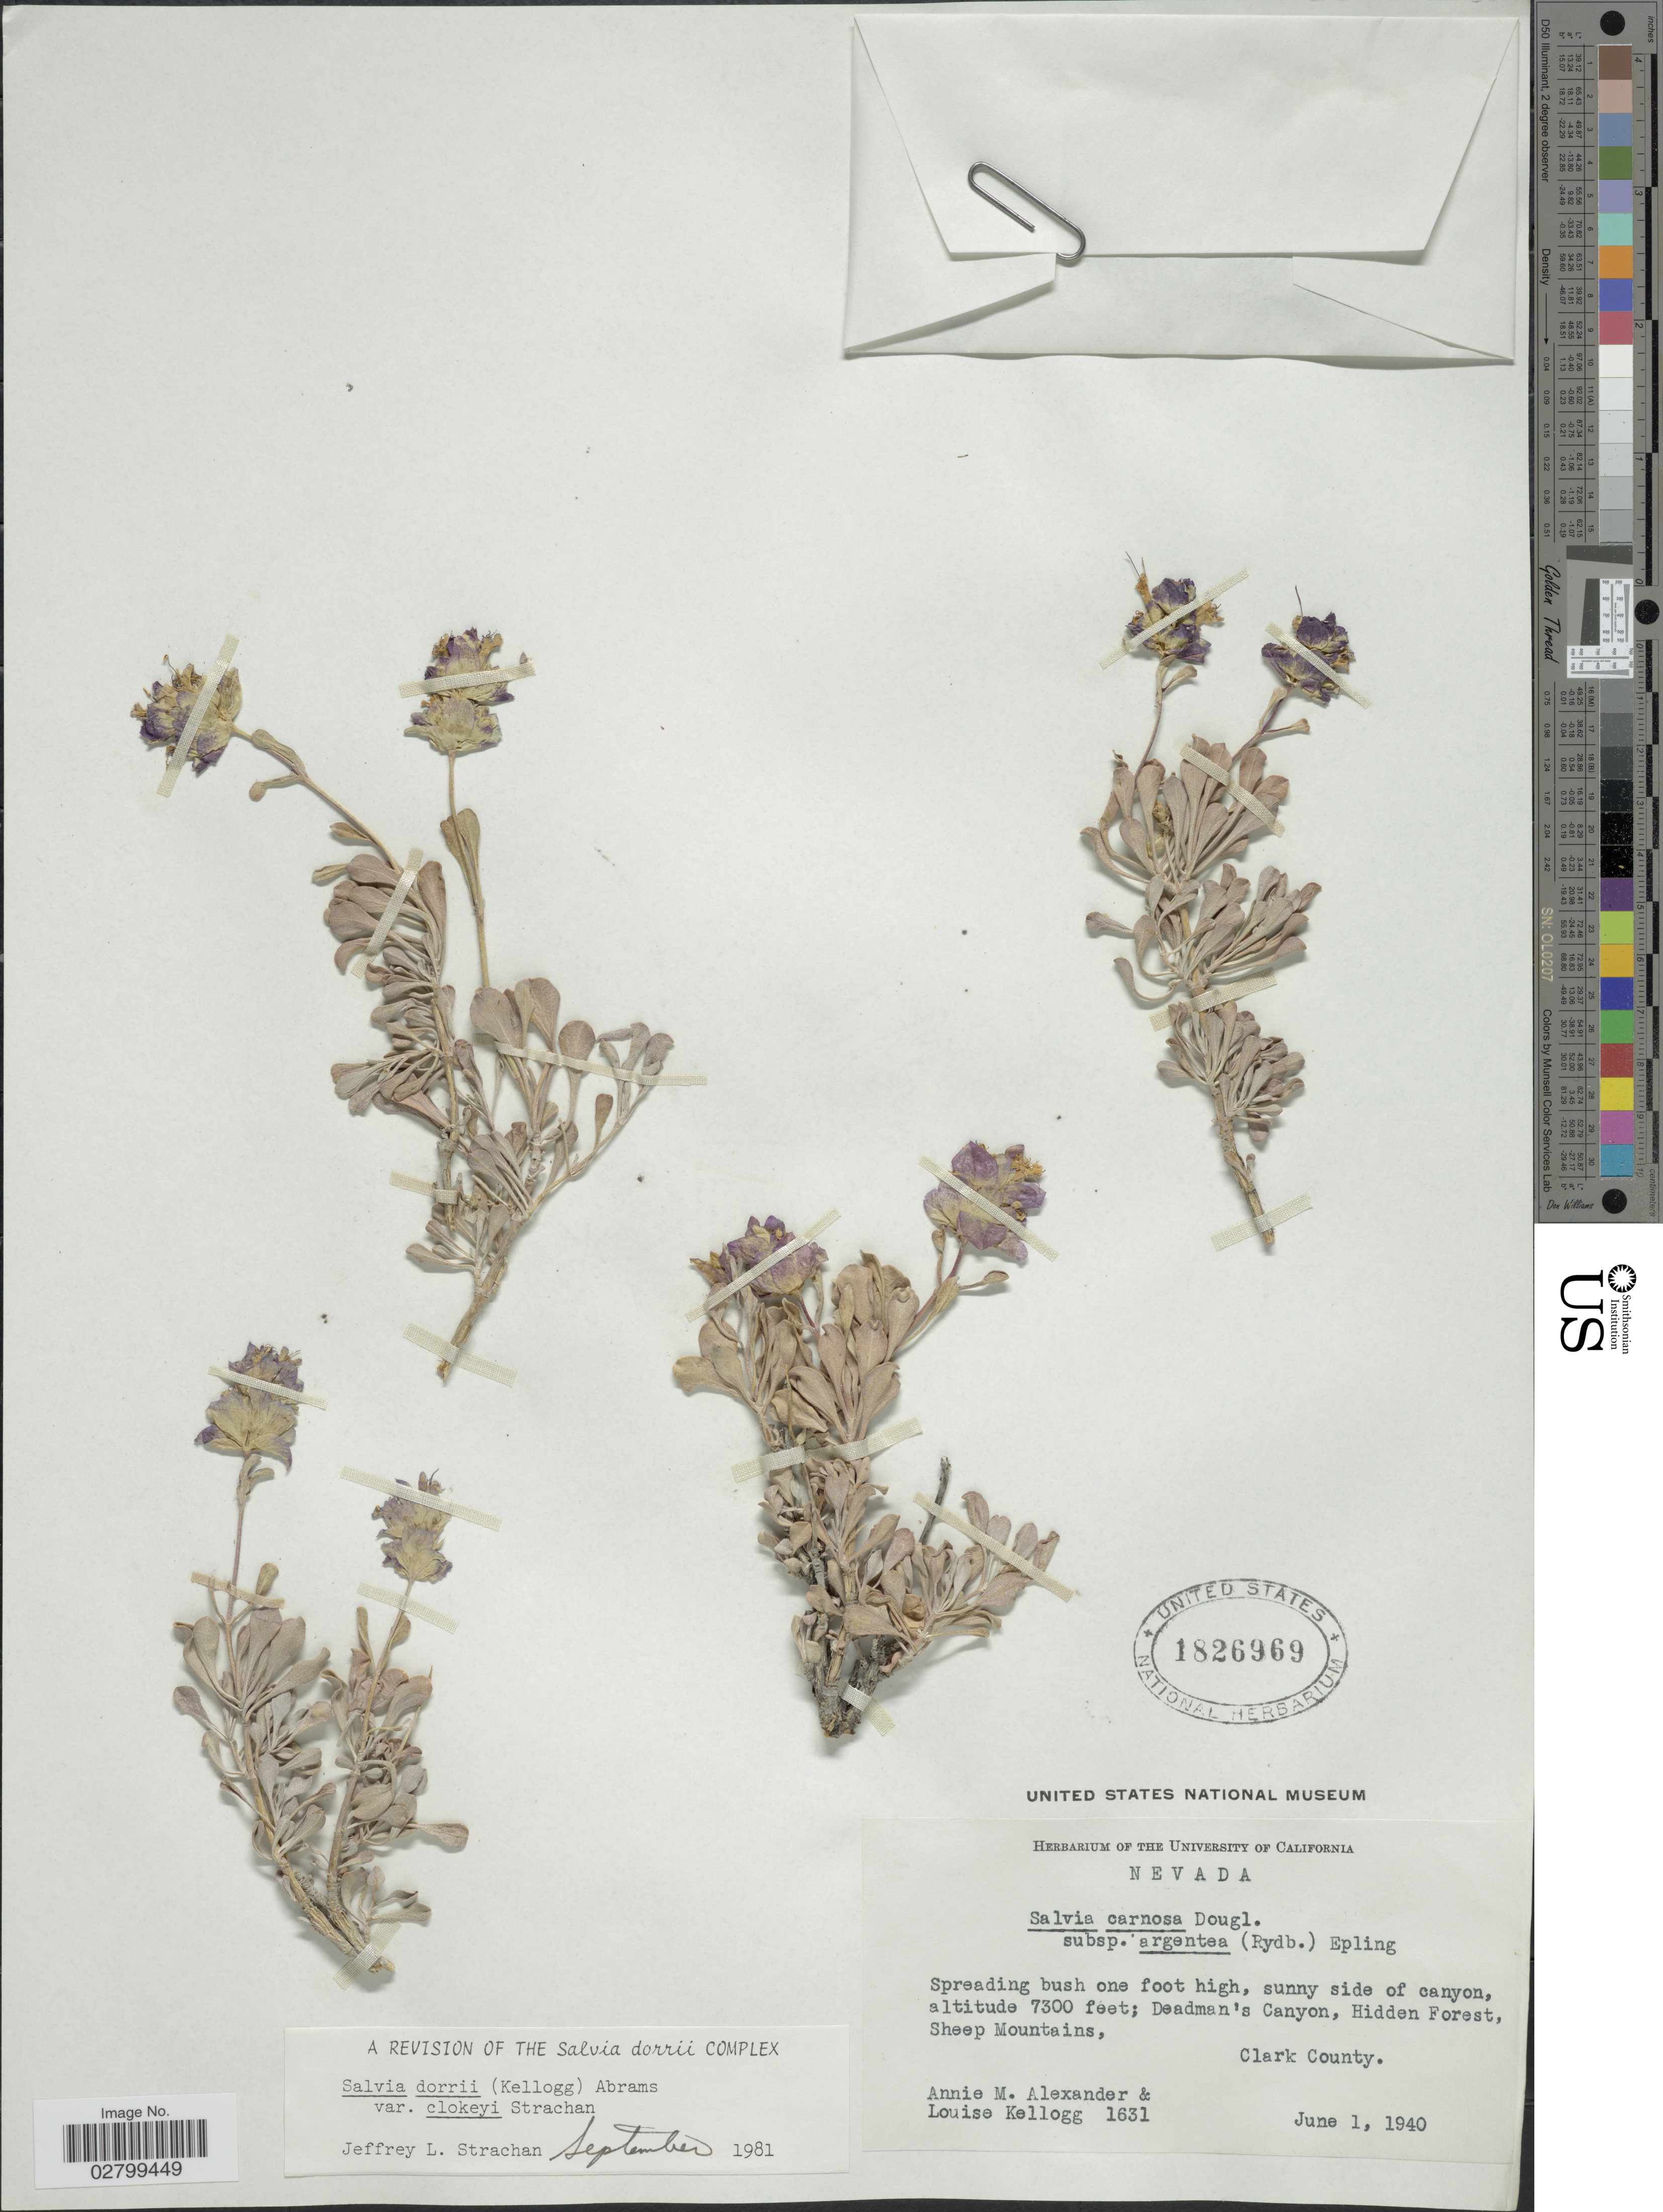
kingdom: Plantae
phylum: Tracheophyta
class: Magnoliopsida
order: Lamiales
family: Lamiaceae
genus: Salvia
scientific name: Salvia dorrii var. clokeyi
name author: Strachan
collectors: A. M. Alexander & L. Kellog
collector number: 1631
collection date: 1940-06-01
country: United States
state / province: Nevada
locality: Sunny side of canyon. Deadman's Canyon, Hidden Forest, Sheep Mountains, Clark County.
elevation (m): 2225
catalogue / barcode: US 1826969